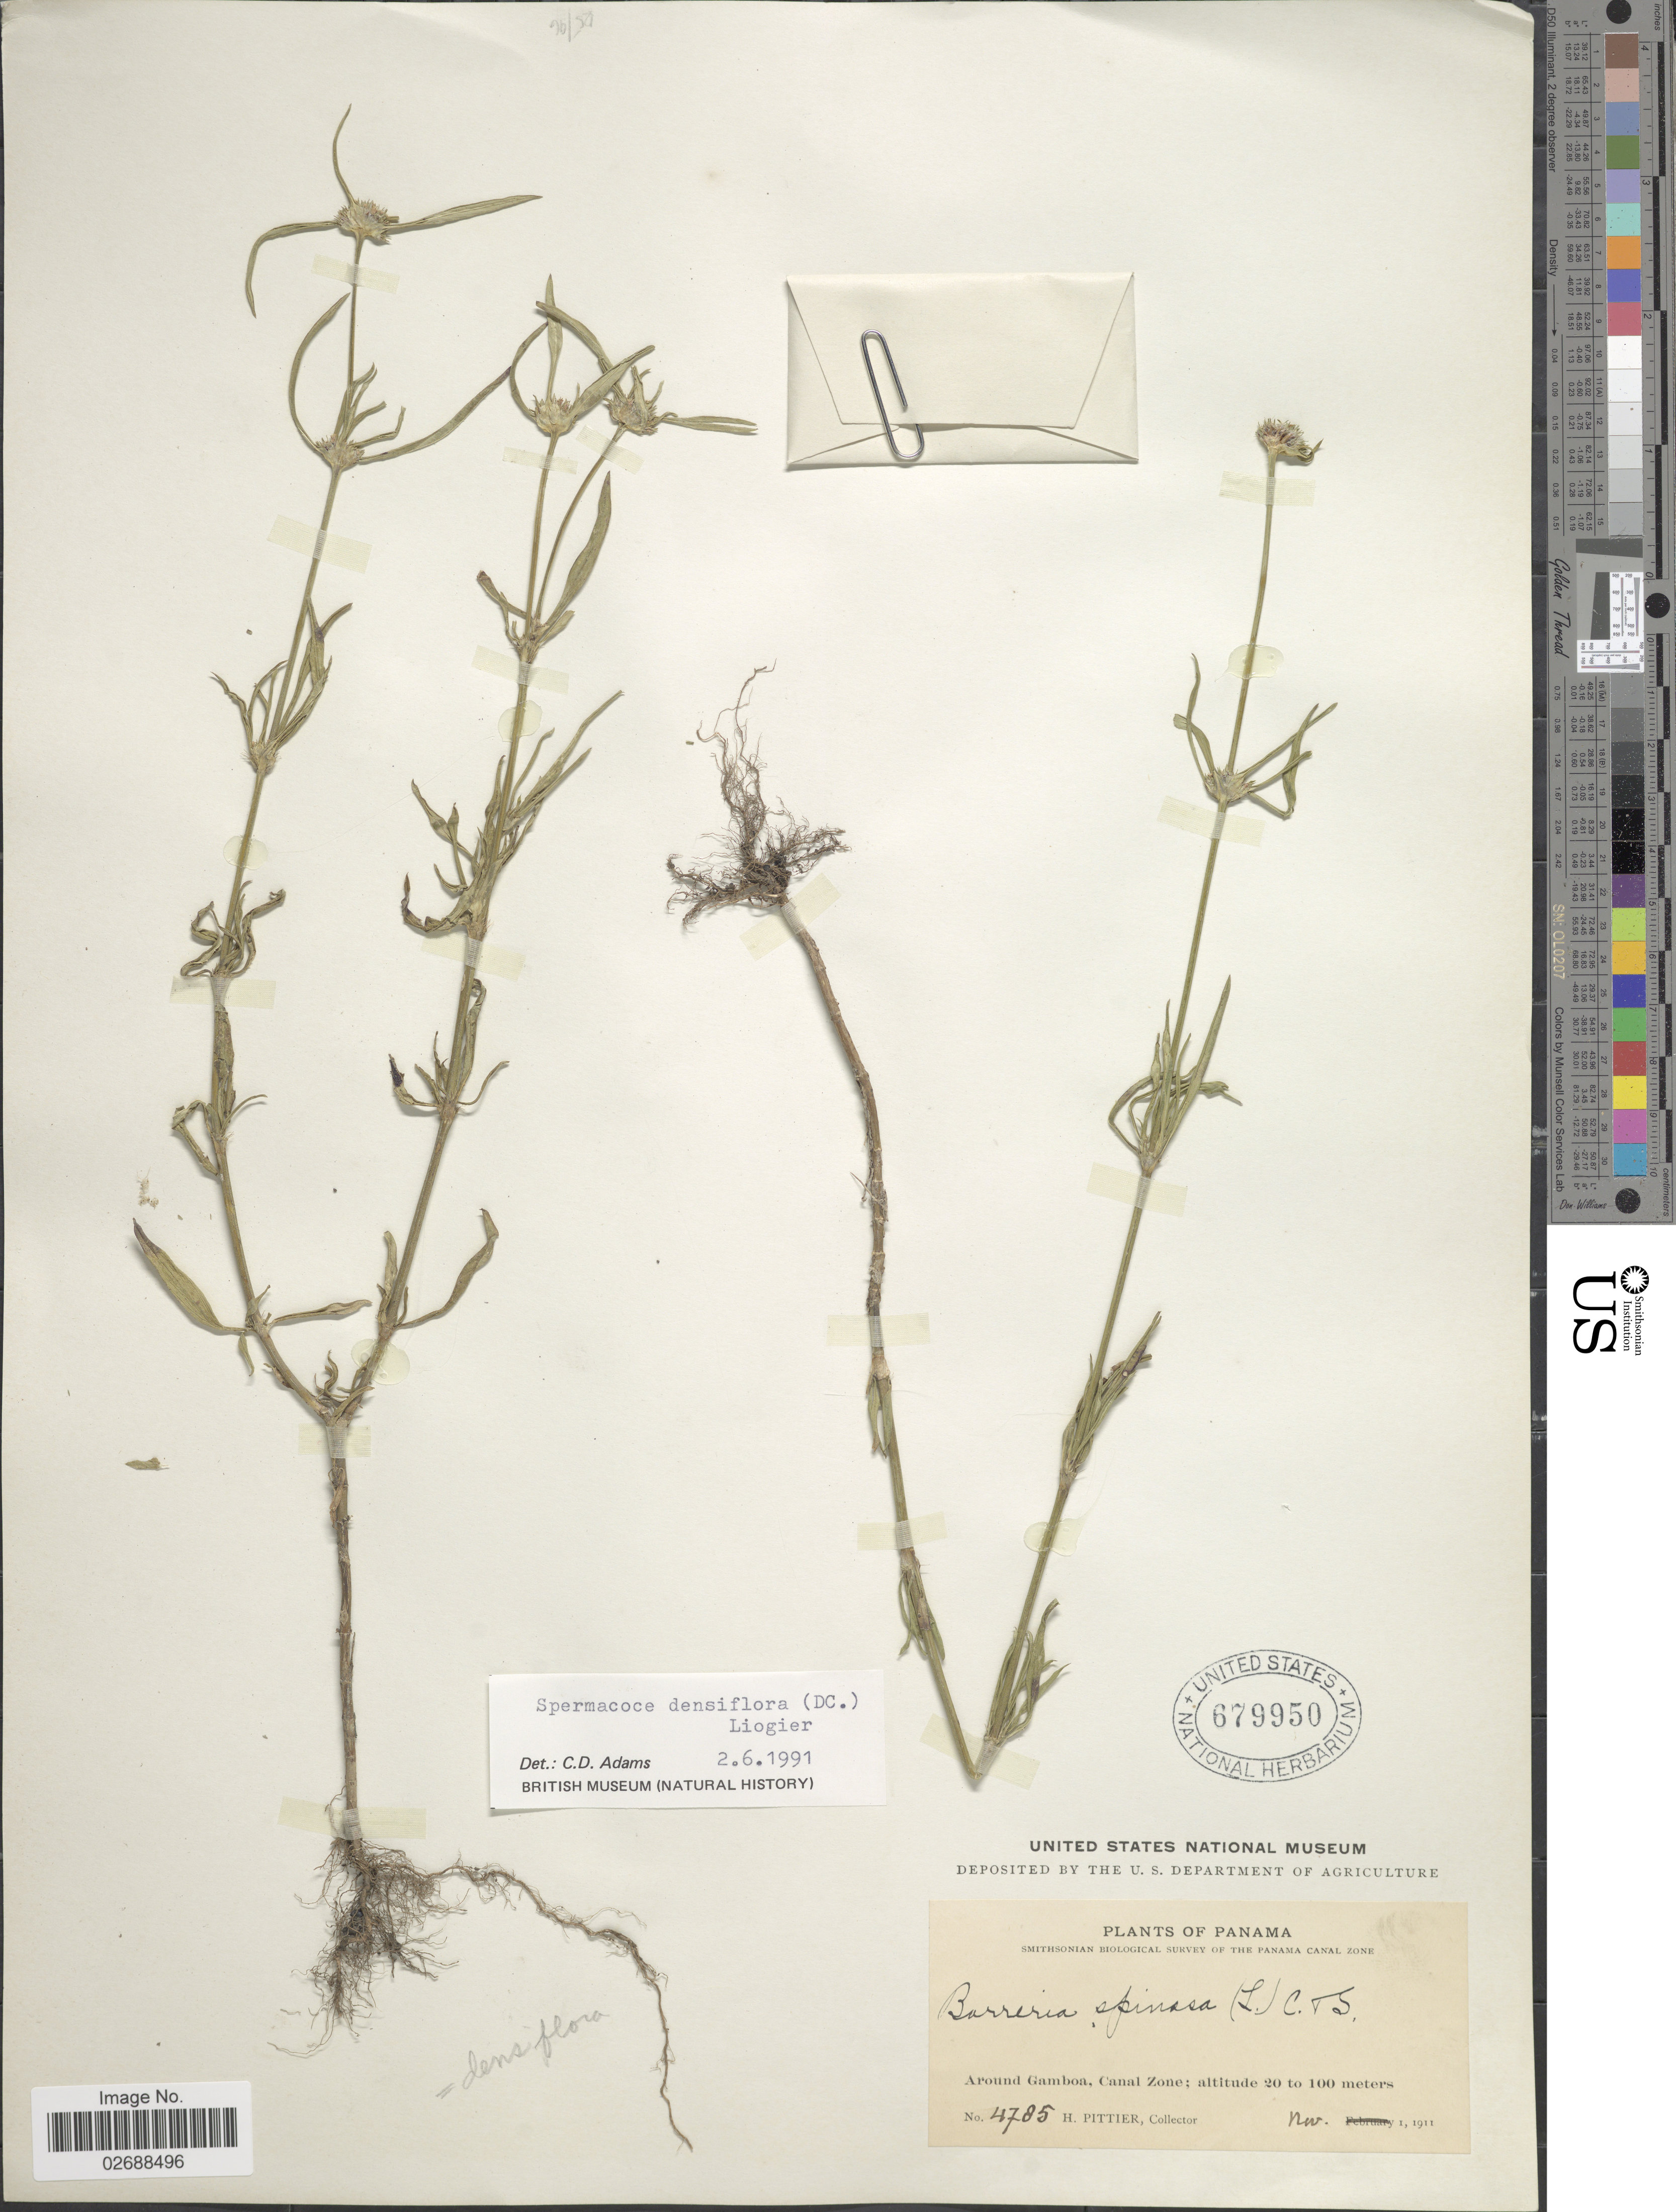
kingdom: Plantae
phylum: Tracheophyta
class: Magnoliopsida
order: Gentianales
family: Rubiaceae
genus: Spermacoce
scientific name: Spermacoce densiflora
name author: (DC.) Alain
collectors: H. F. Pittier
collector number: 4785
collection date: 1911-11-01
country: Panama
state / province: Colón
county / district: Canal Zone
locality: Around Gamboa, Panama Canal Zone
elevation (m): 20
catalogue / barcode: US 679950